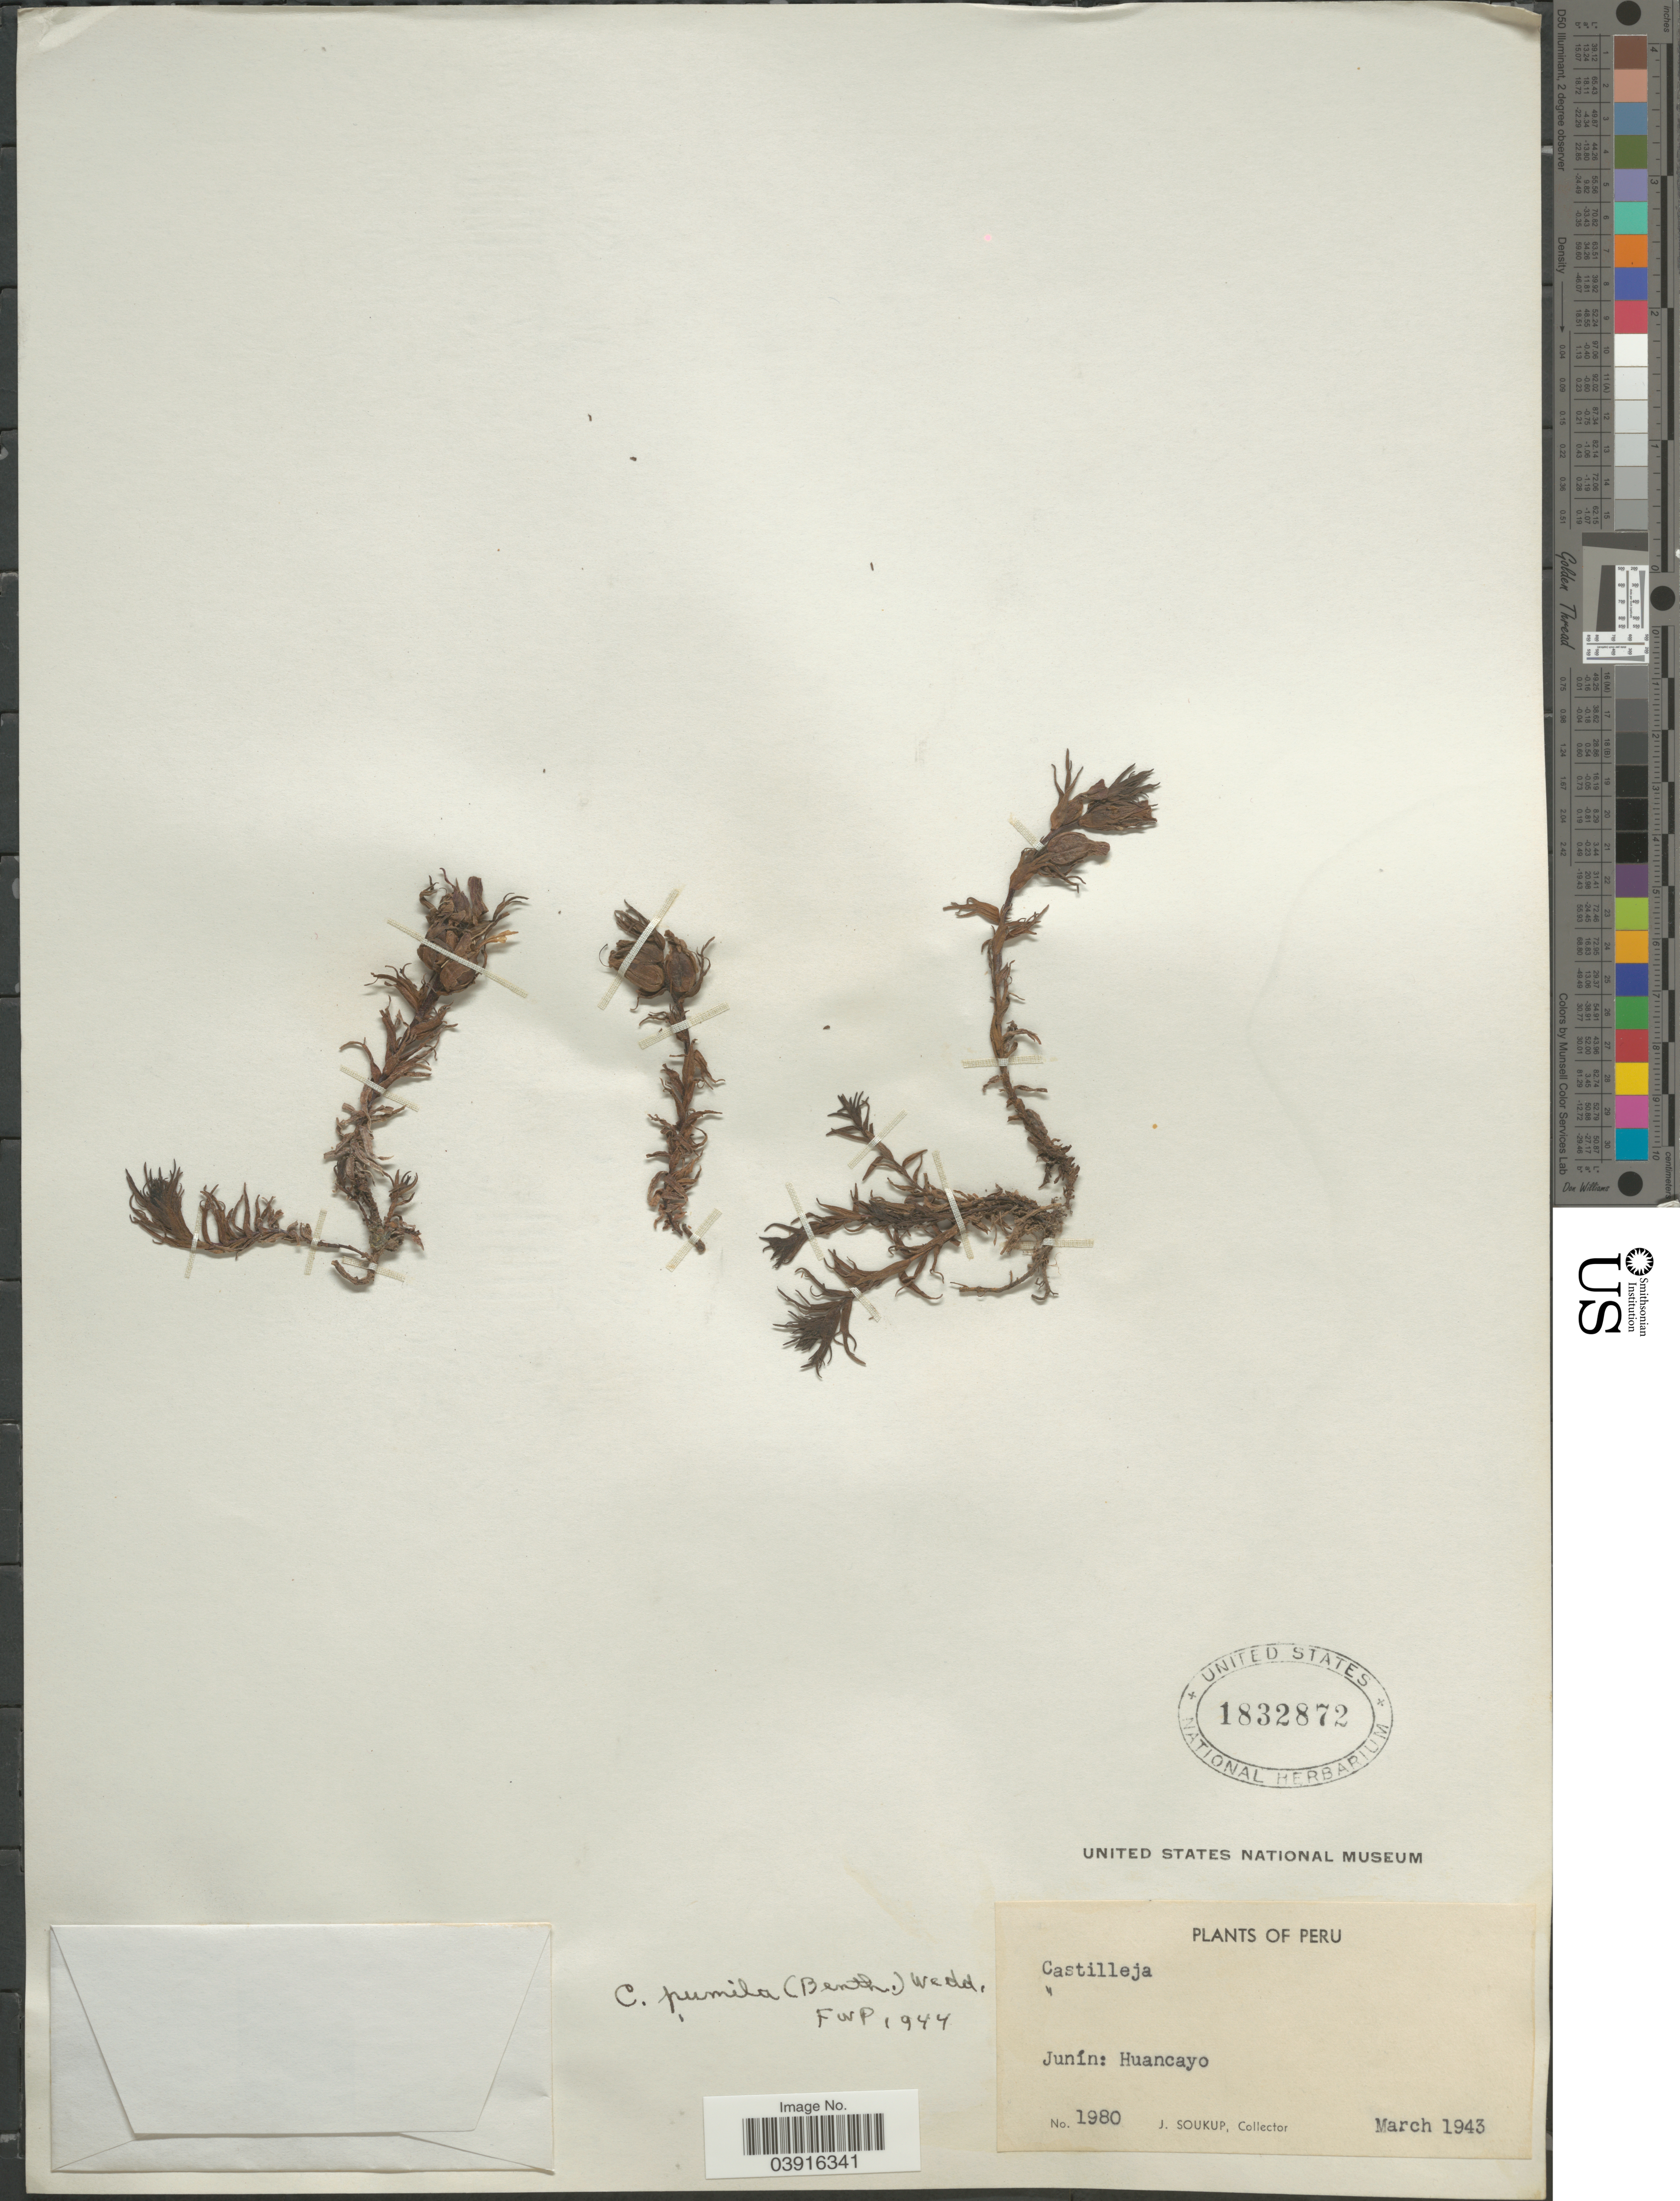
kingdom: Plantae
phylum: Tracheophyta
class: Magnoliopsida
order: Lamiales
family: Orobanchaceae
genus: Castilleja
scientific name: Castilleja pumila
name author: (Benth.) Wedd.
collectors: J. Soukup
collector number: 1980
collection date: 1943-03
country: Peru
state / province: Junín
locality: Huancayo.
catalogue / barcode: US 1832872